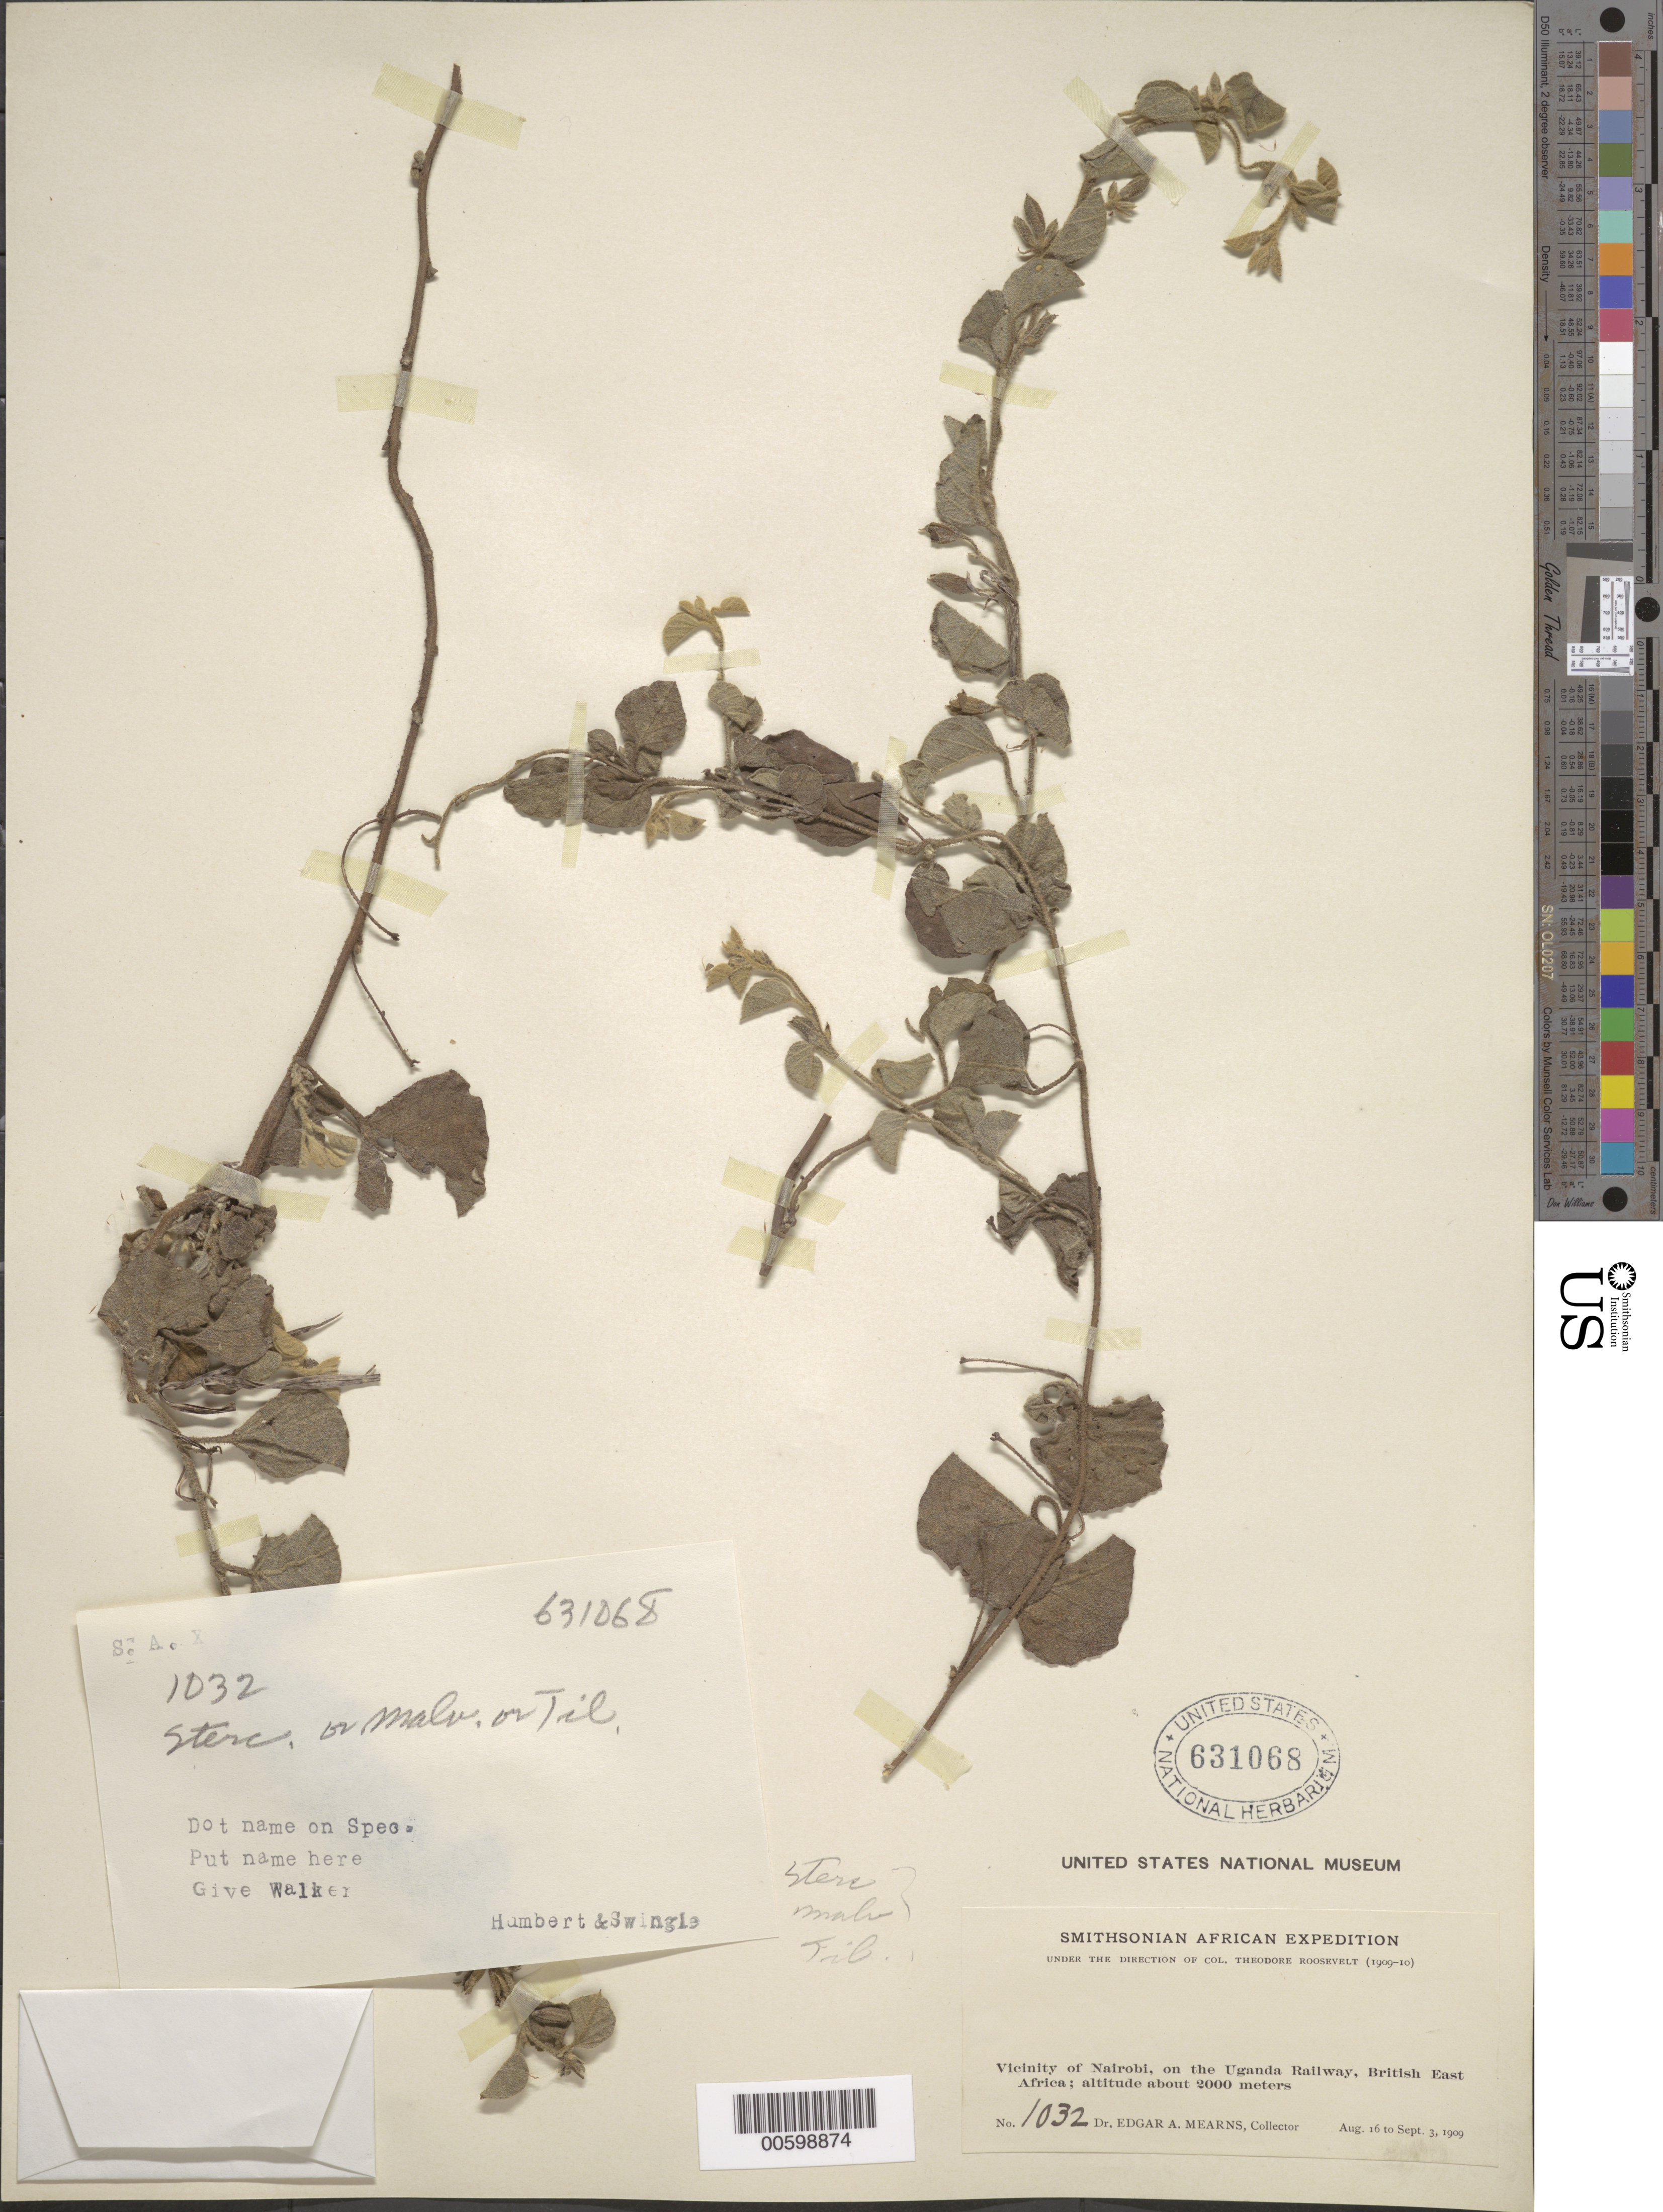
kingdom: Plantae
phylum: Tracheophyta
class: Magnoliopsida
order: Malvales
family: Malvaceae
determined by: Staples, G. W.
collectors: E. A. Mearns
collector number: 1032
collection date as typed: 16 Aug 1909 to 03 Sep 1909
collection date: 1909-08-16/1909-09-03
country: Kenya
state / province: Nairobi Area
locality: Vicinity of Nairobi, on the Uganda Railway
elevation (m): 3000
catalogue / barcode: US 631068